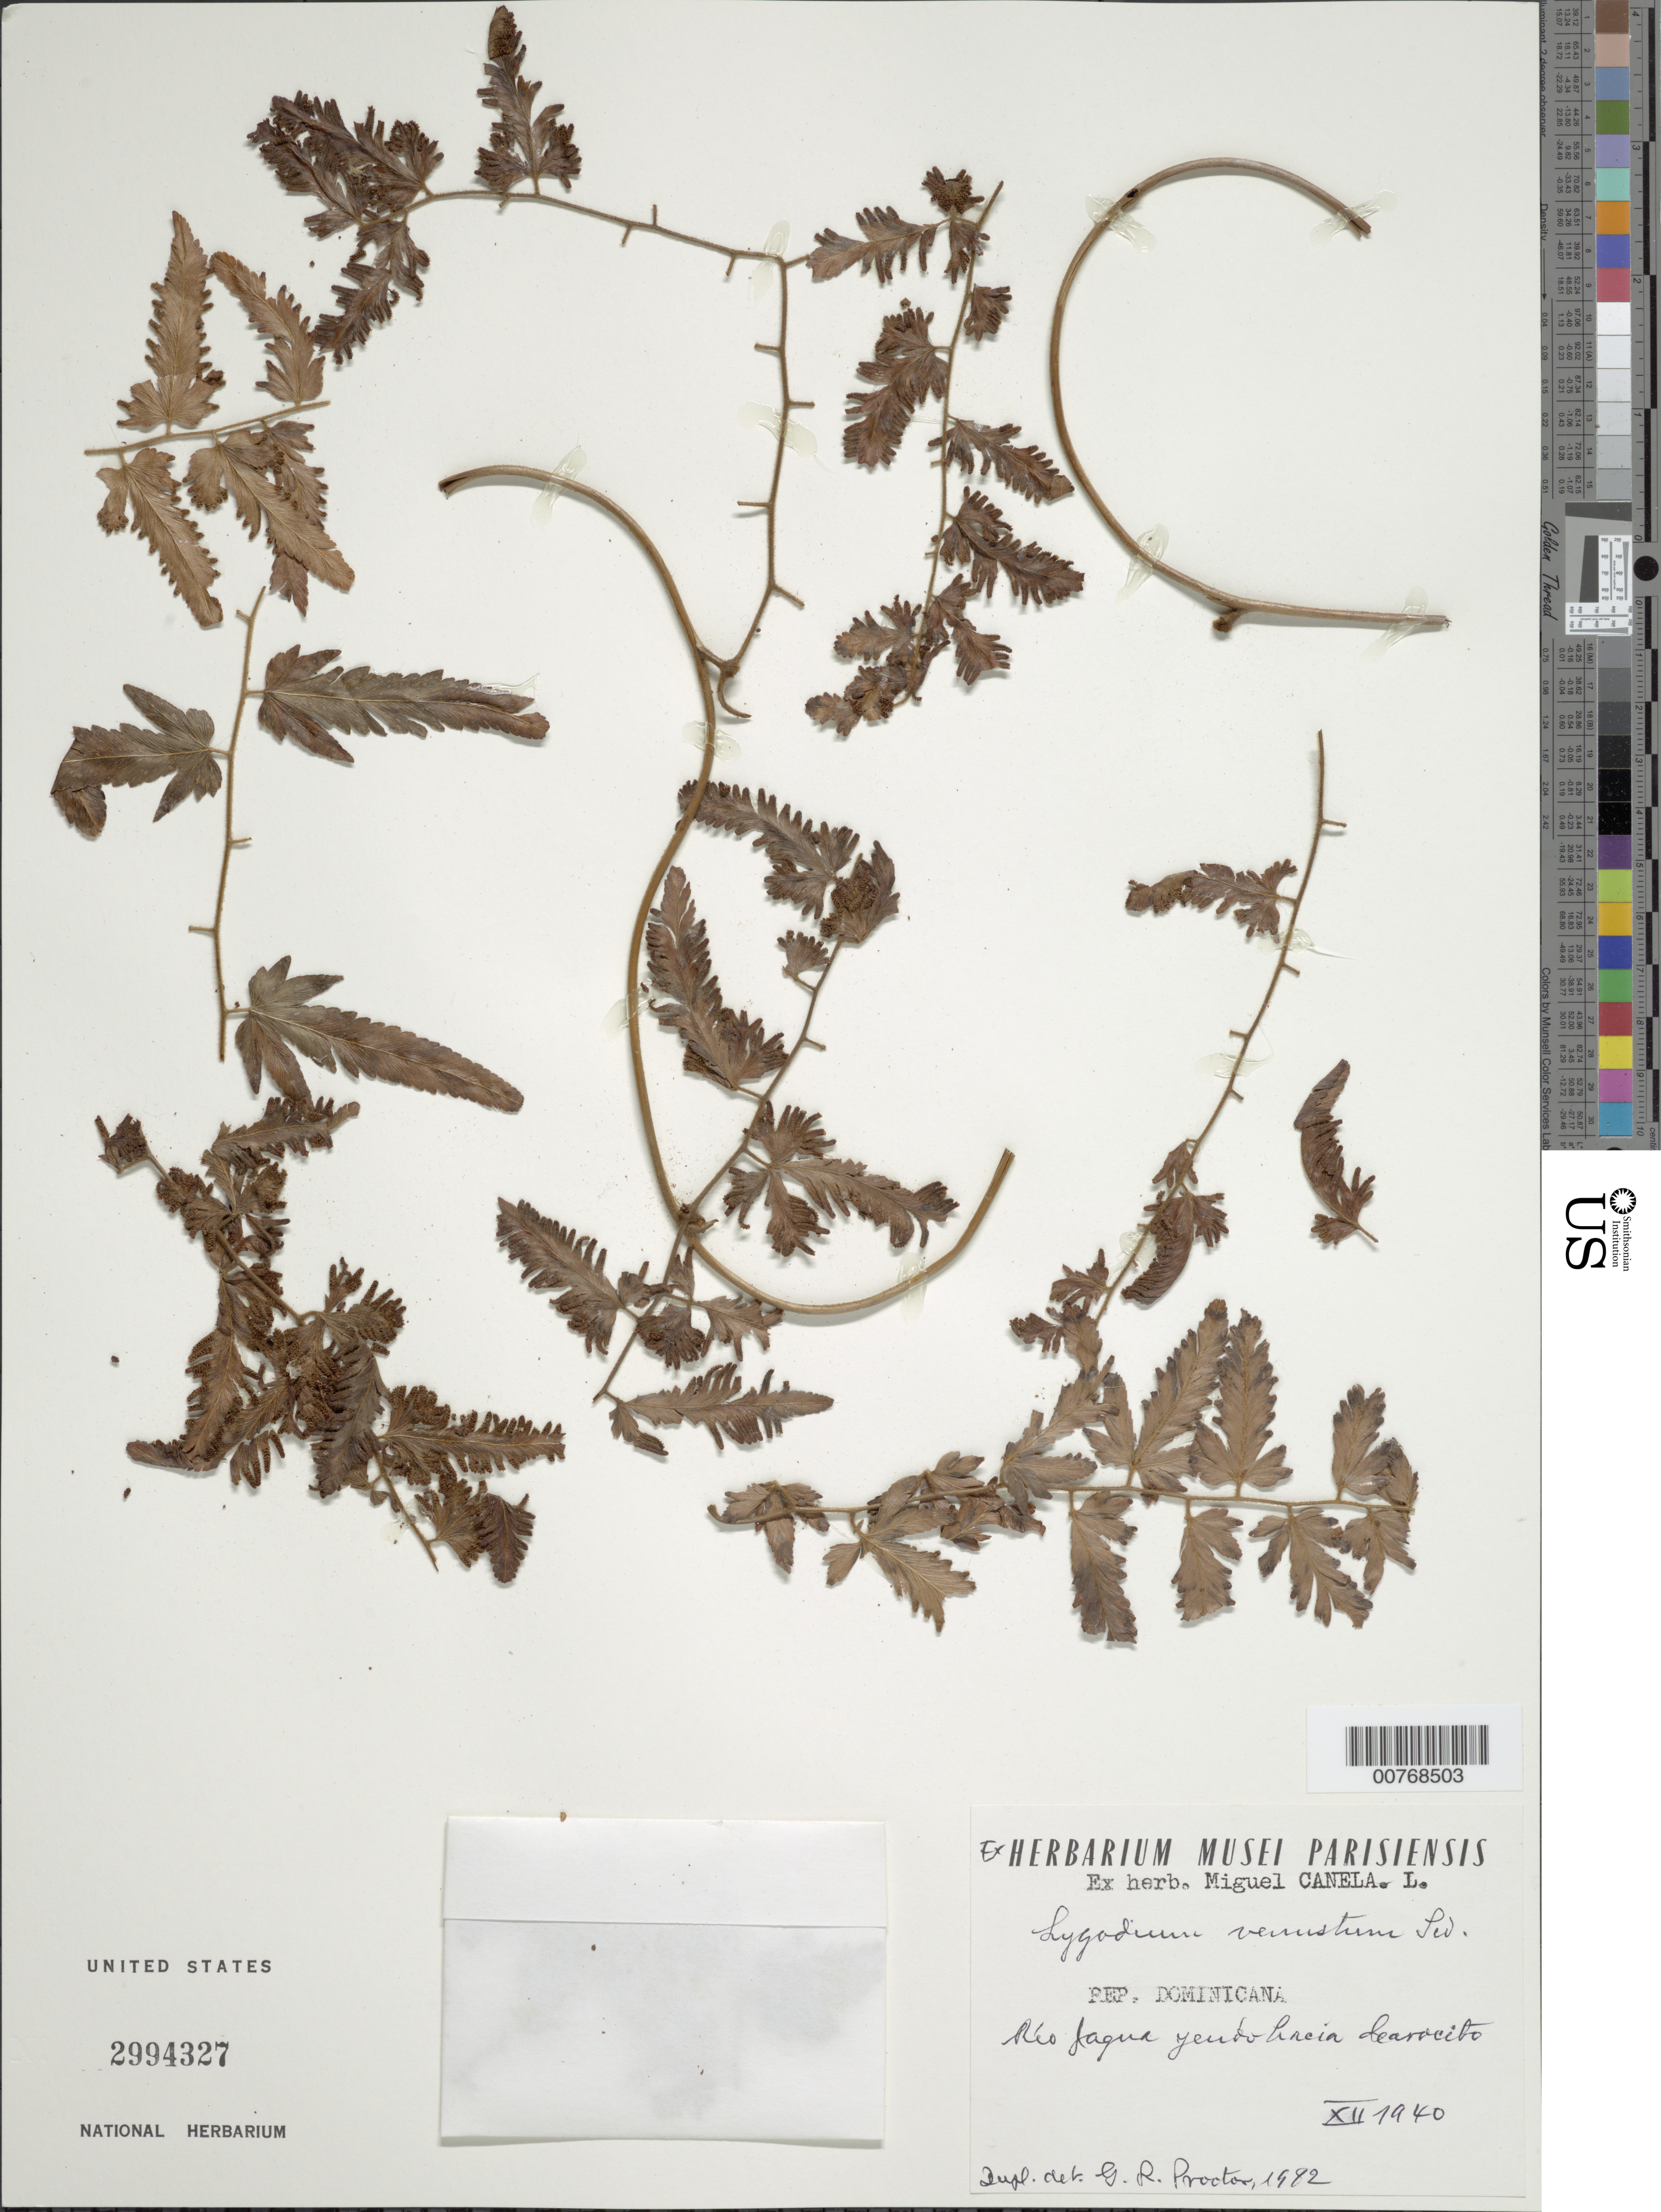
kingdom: Plantae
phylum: Tracheophyta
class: Polypodiopsida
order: Schizaeales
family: Lygodiaceae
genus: Lygodium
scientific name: Lygodium venustum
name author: Sw.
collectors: M. Canela Lazaro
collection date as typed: Dec 1940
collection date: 1940-12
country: Dominican Republic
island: Hispaniola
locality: Remontando el Rio Jagua yendo para El Carocito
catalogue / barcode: US 2994327